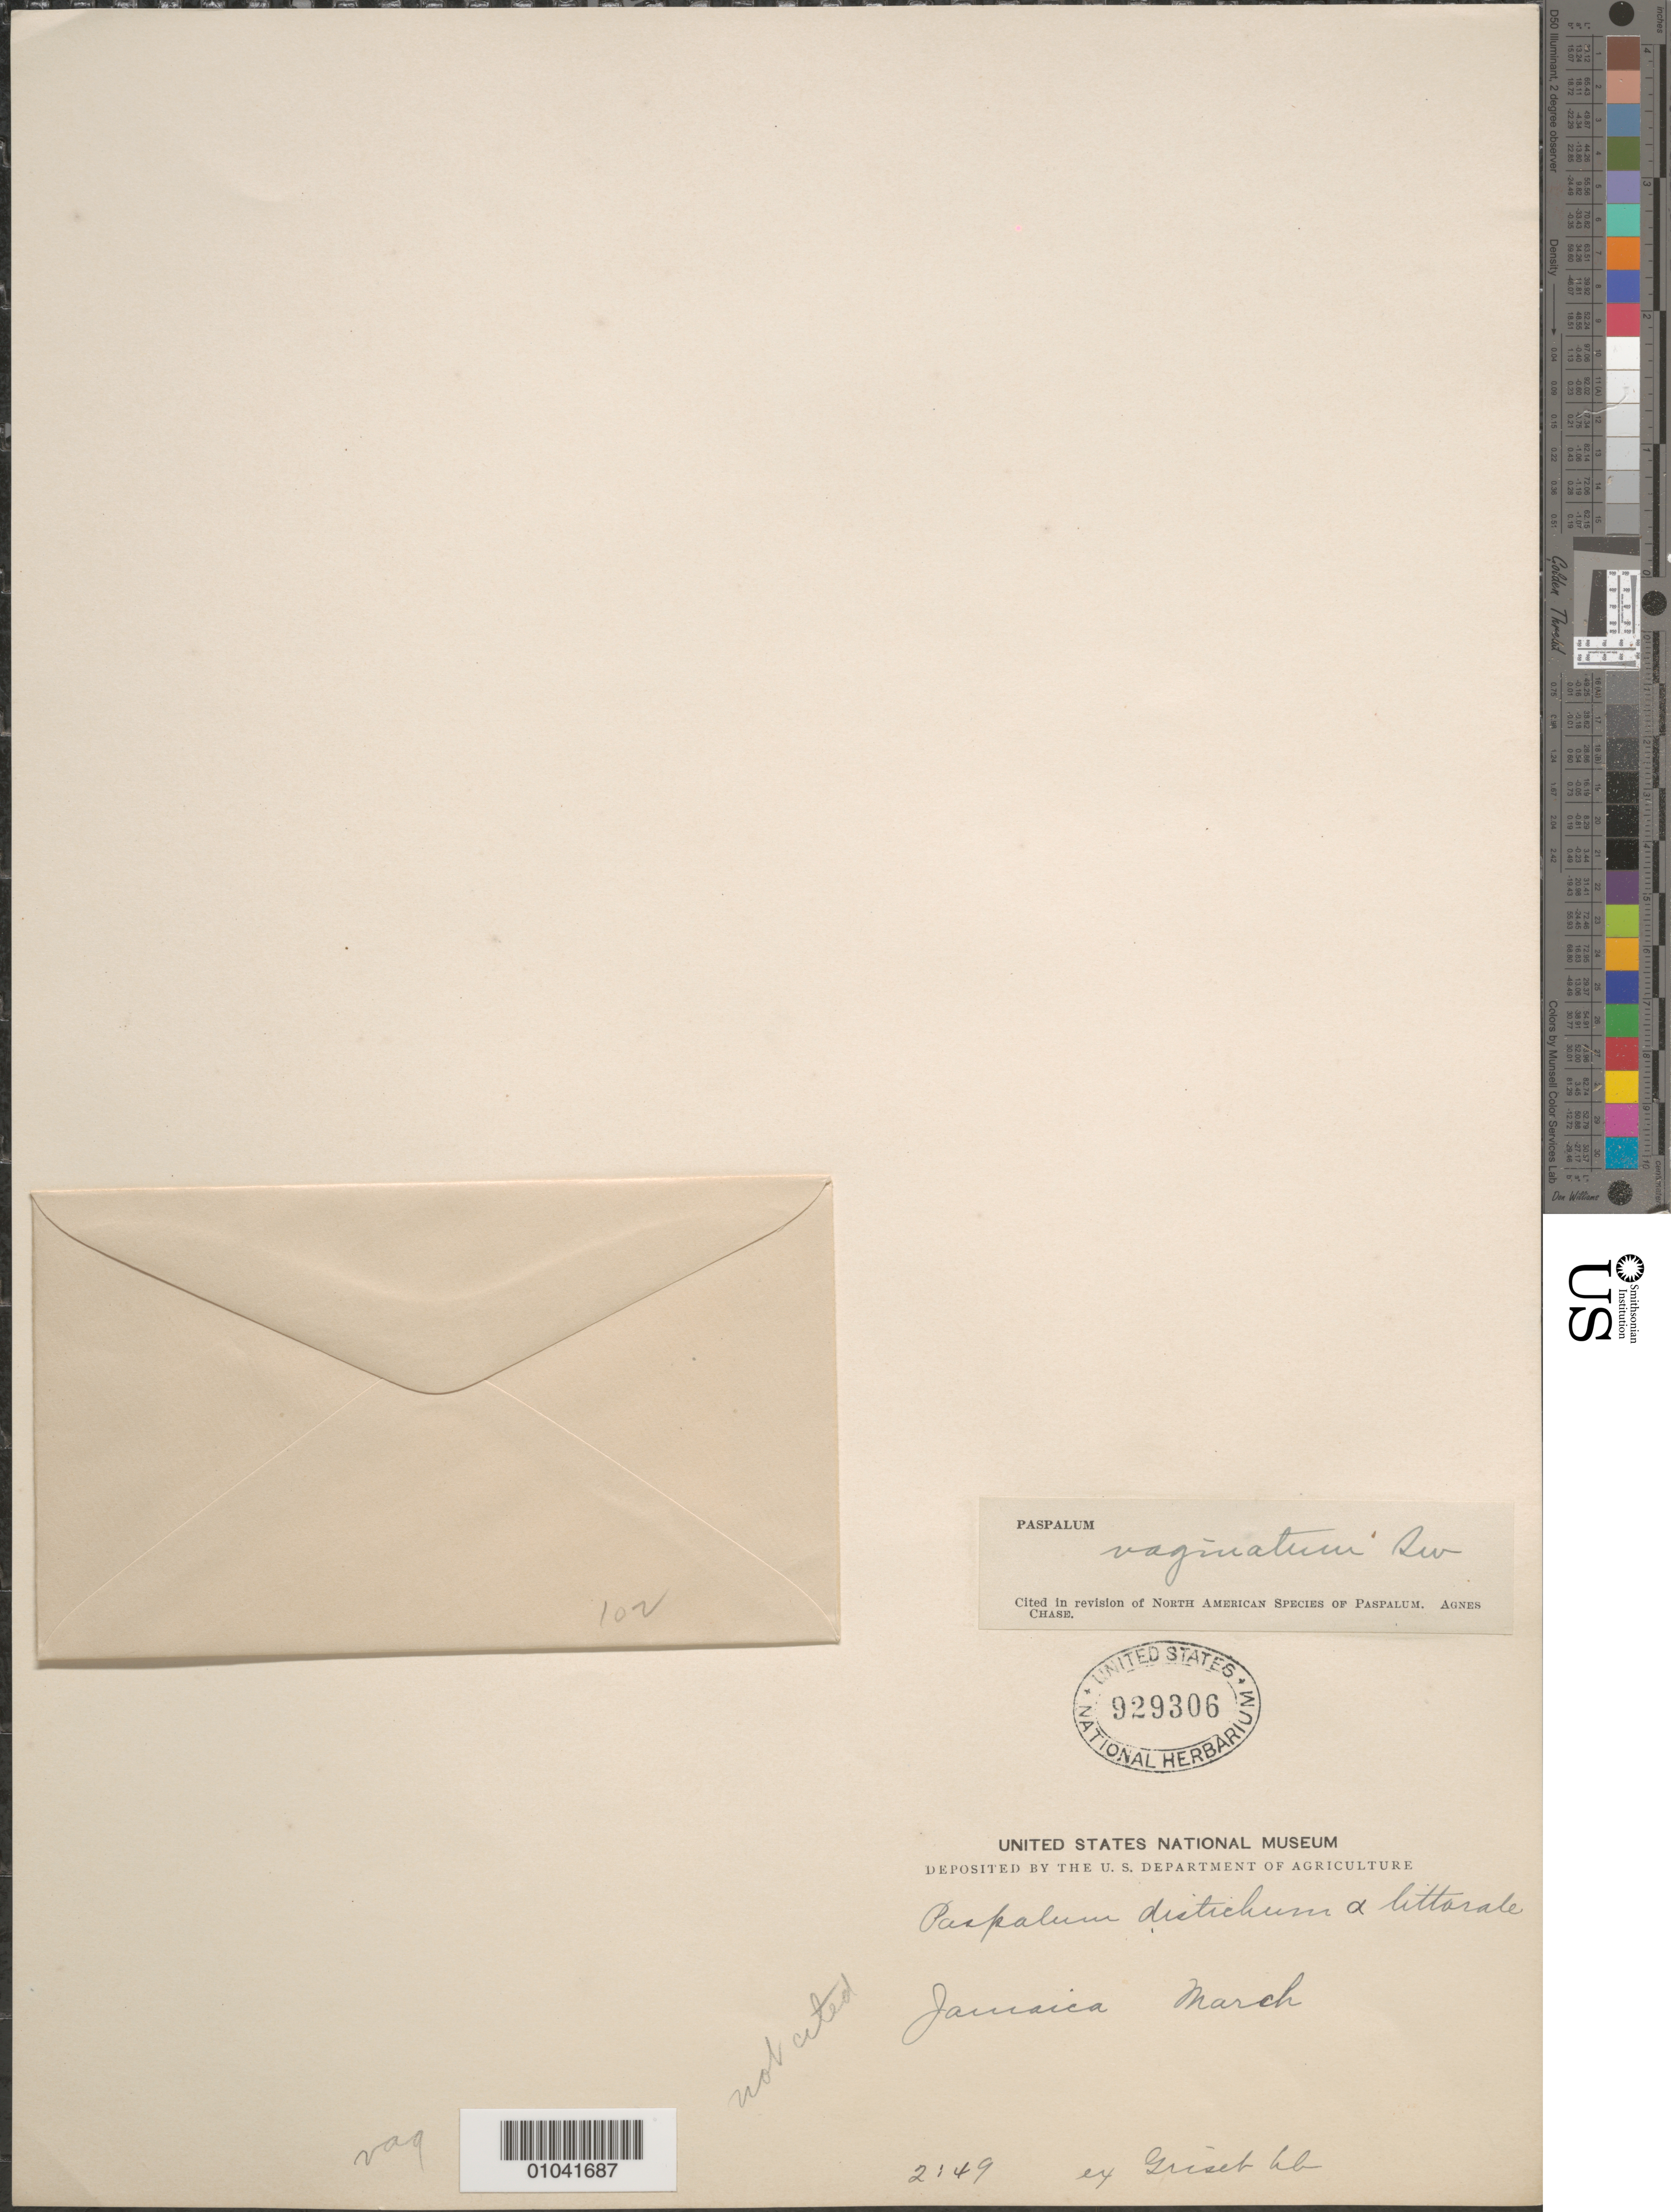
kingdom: Plantae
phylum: Tracheophyta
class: Liliopsida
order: Poales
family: Poaceae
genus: Paspalum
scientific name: Paspalum vaginatum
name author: Sw.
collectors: -. March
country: Jamaica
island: Jamaica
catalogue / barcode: US 929306